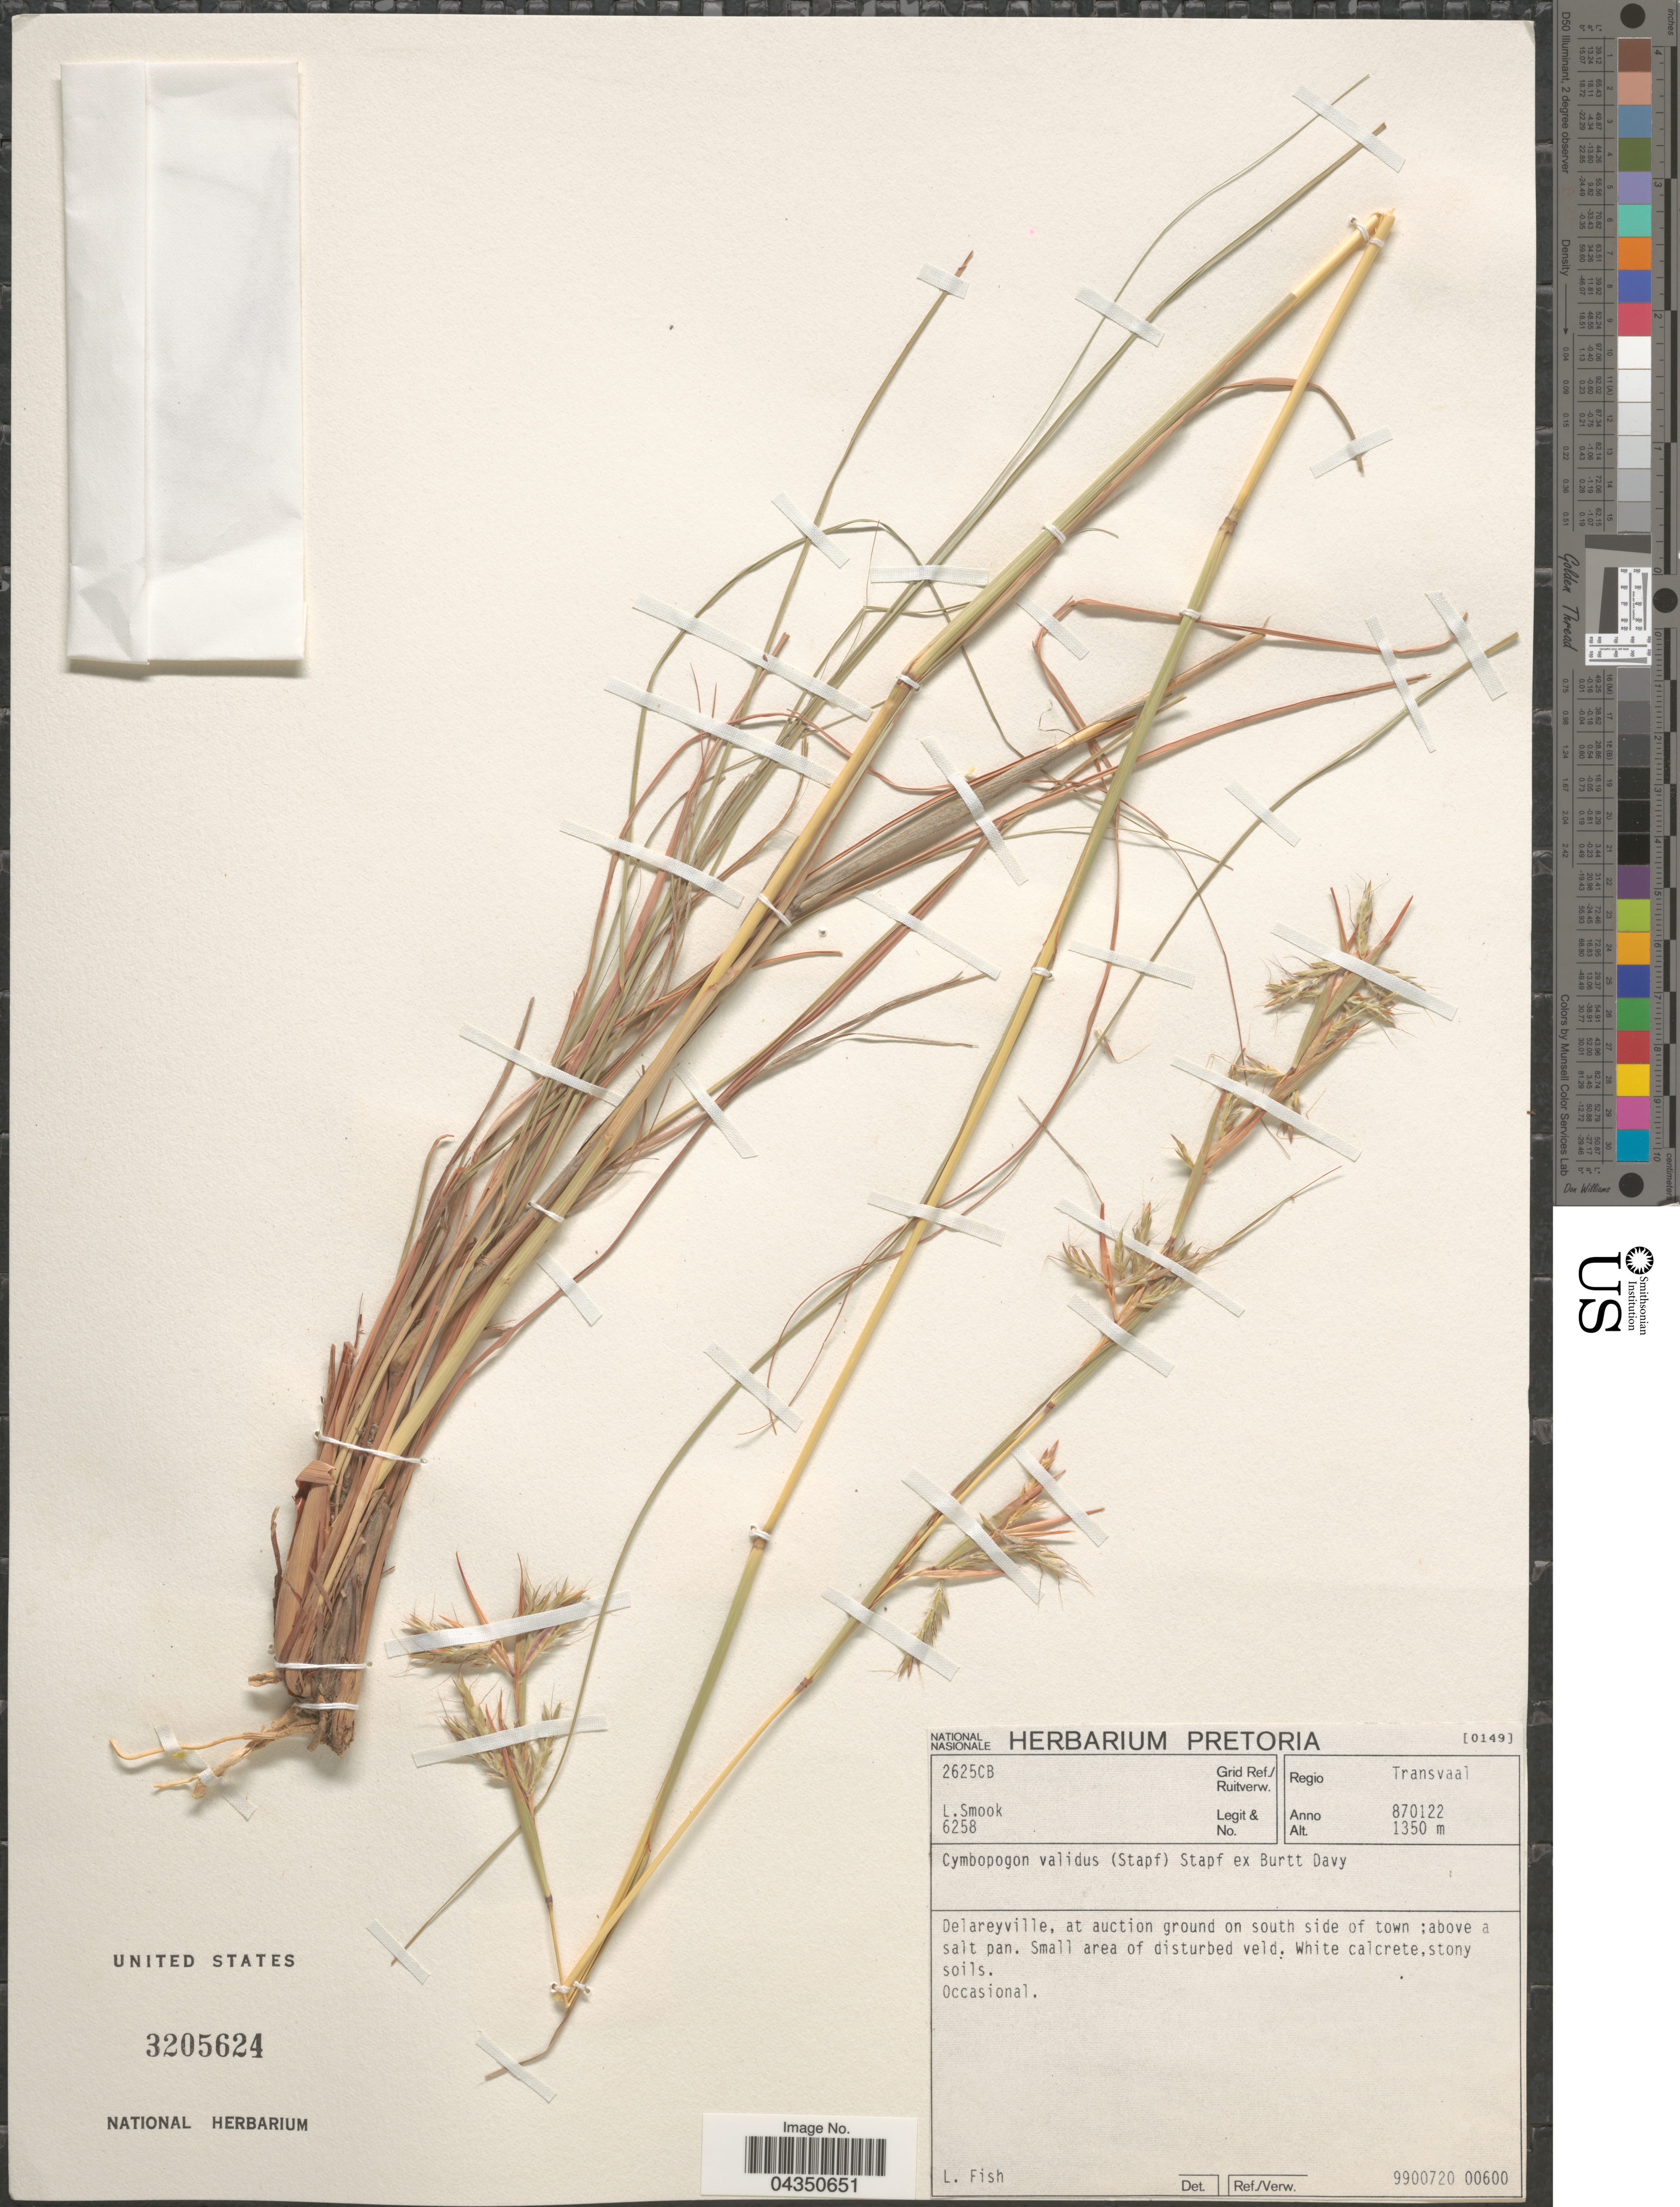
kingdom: Plantae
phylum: Tracheophyta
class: Liliopsida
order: Poales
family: Poaceae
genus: Cymbopogon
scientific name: Cymbopogon nardus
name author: (L.) Rendle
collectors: L. Smook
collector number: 6258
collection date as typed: Transcribed d/m/y: 22/1/87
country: South Africa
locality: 2625CB Grid Ref./Ruitverw. Regio Transvaal. Delareyville, at auction ground on south side of town; above a salt pan.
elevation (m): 1350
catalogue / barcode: US 3205624